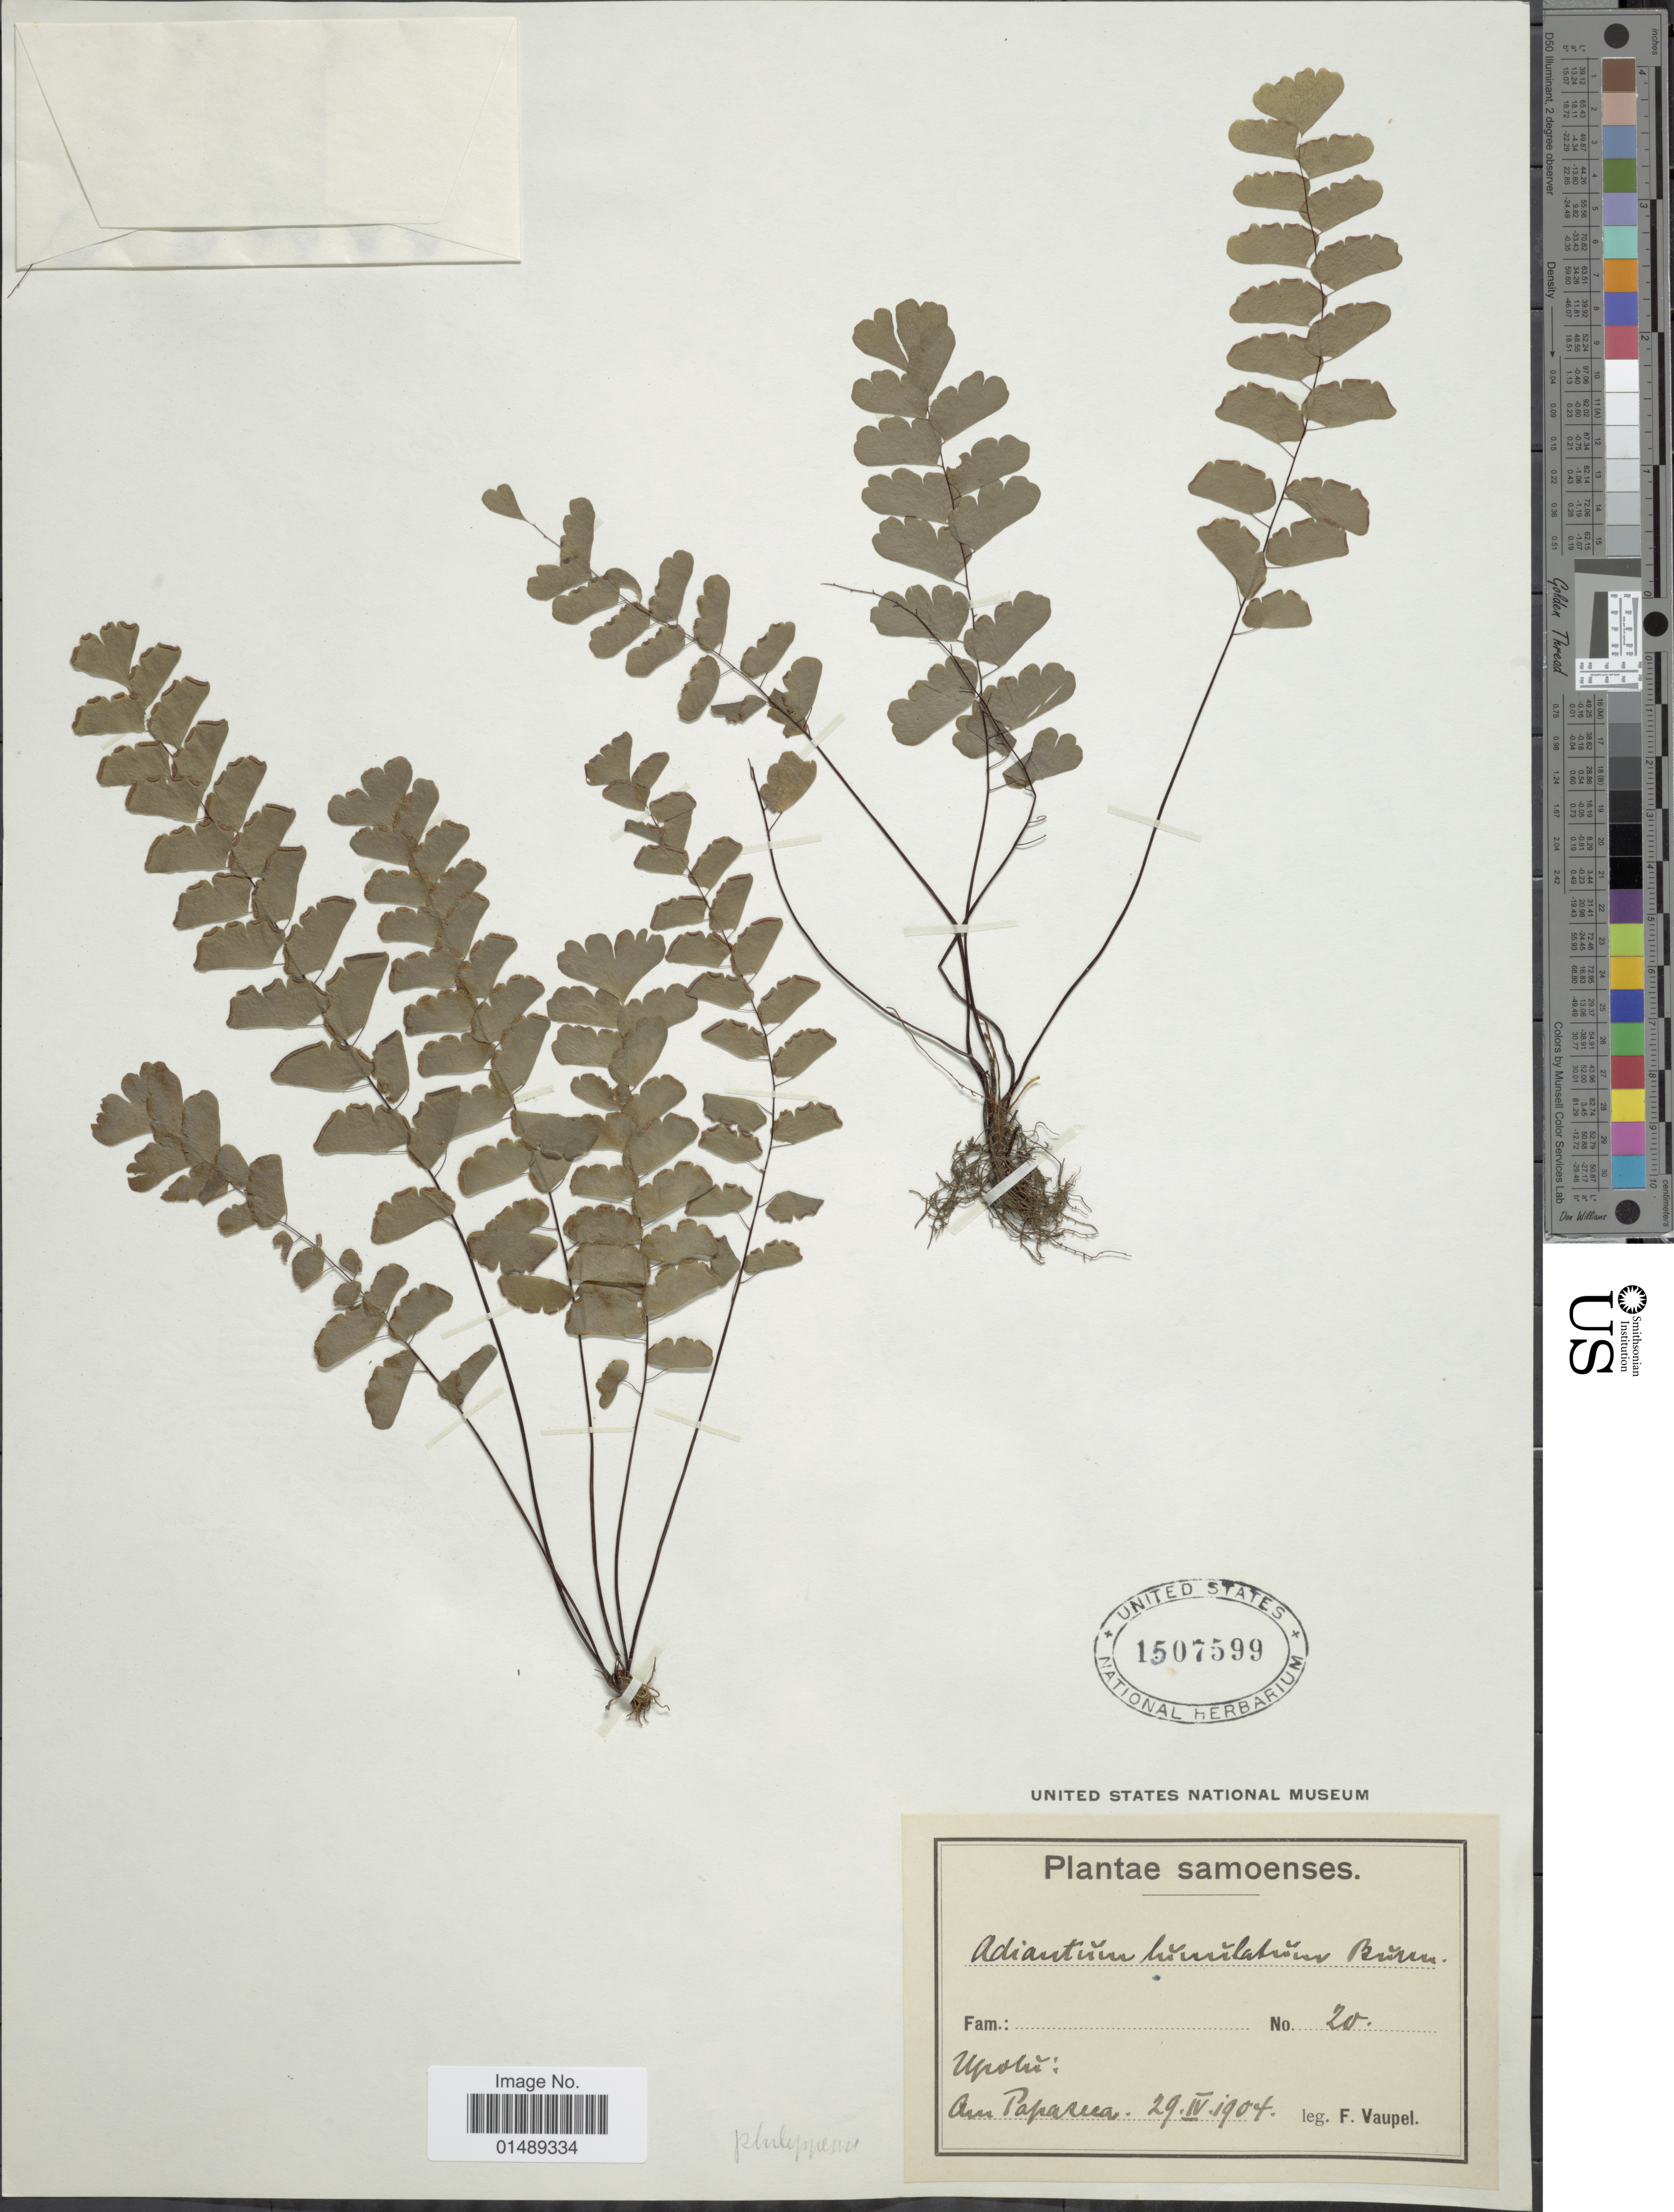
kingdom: Plantae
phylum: Tracheophyta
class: Polypodiopsida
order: Polypodiales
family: Pteridaceae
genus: Adiantum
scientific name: Adiantum philippense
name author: L.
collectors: F. Vaupel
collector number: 20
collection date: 1904-04-29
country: Samoa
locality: Samoenses, Upolu: Am Paparua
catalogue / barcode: US 1507599